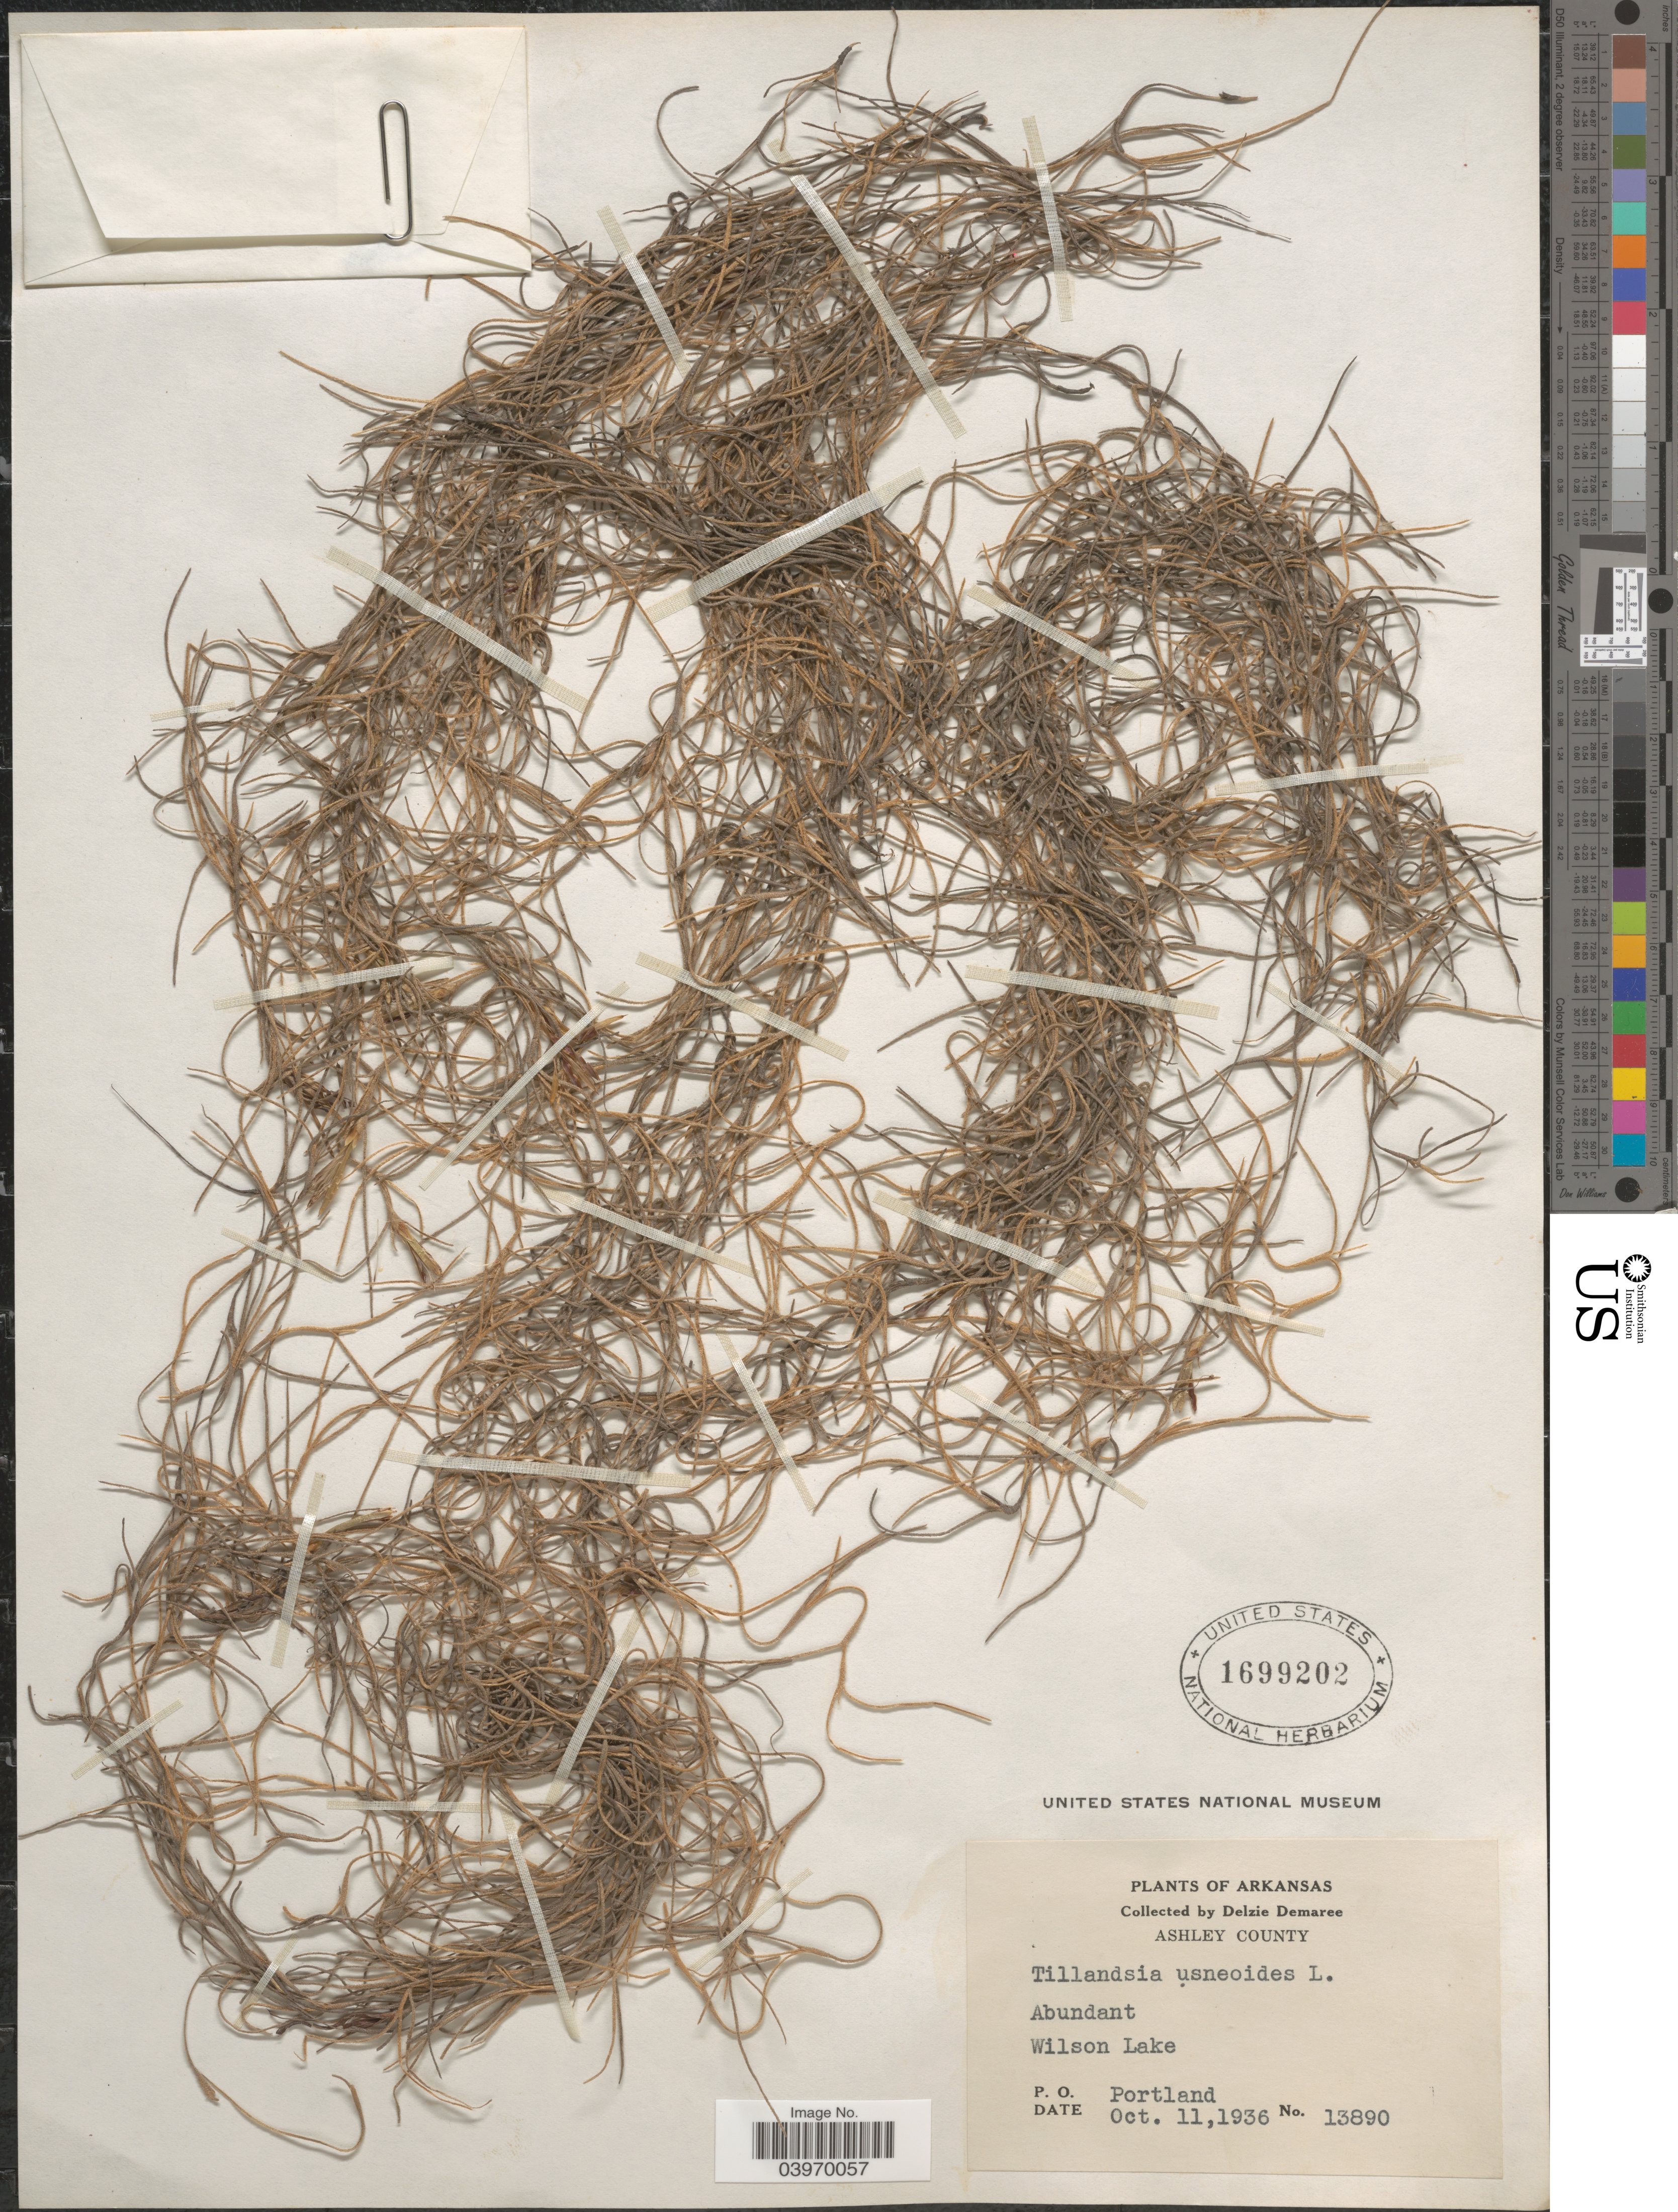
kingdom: Plantae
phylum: Tracheophyta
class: Liliopsida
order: Poales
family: Bromeliaceae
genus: Tillandsia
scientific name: Tillandsia usneoides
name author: (L.) L.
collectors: D. Demaree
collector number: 13890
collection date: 1936-10-11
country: United States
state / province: Arkansas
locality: Ashley County. Wilson Lake. P.O. Portland.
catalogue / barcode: US 1699202